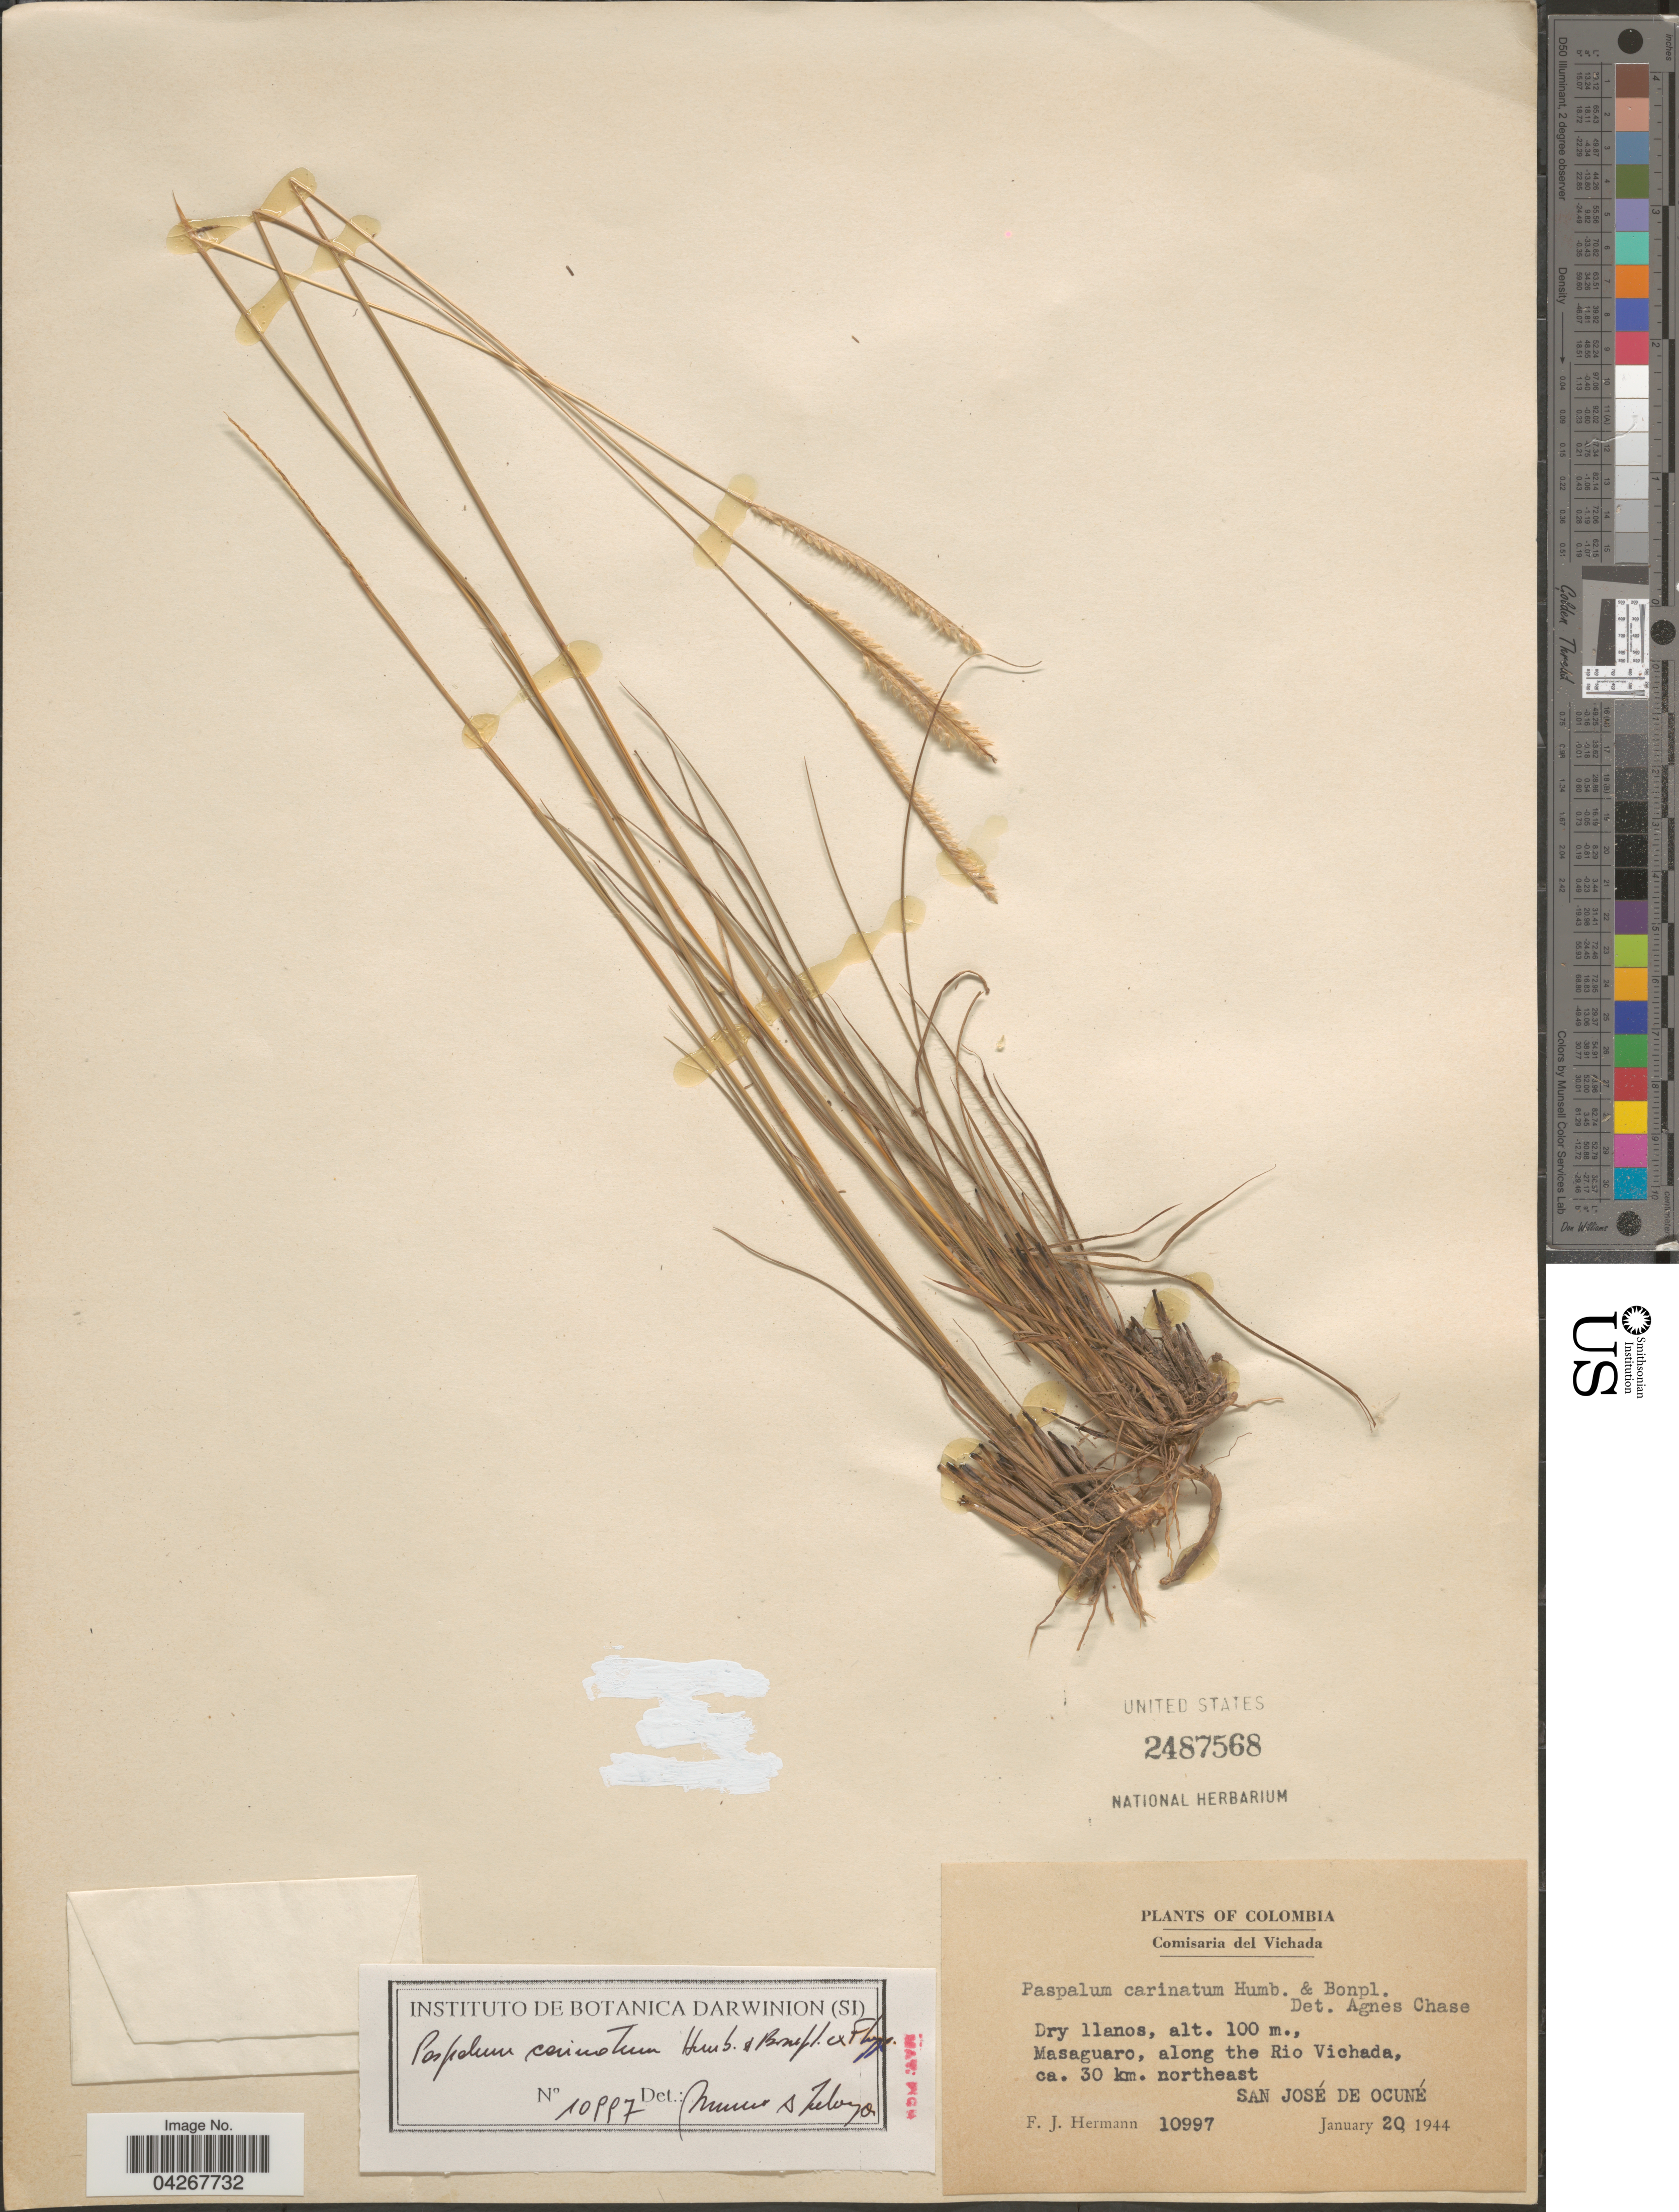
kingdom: Plantae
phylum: Tracheophyta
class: Liliopsida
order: Poales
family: Poaceae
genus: Paspalum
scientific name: Paspalum carinatum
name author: Humb. & Bonpl. ex Flüggé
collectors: F. J. Hermann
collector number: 10997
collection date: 1944-01-20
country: Colombia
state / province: Vichada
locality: Comisario del Vichada. Masaguaro, along the Rio Vichada, ca. 30 km. northeast. San José de Ocuné.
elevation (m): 100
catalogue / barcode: US 2487568